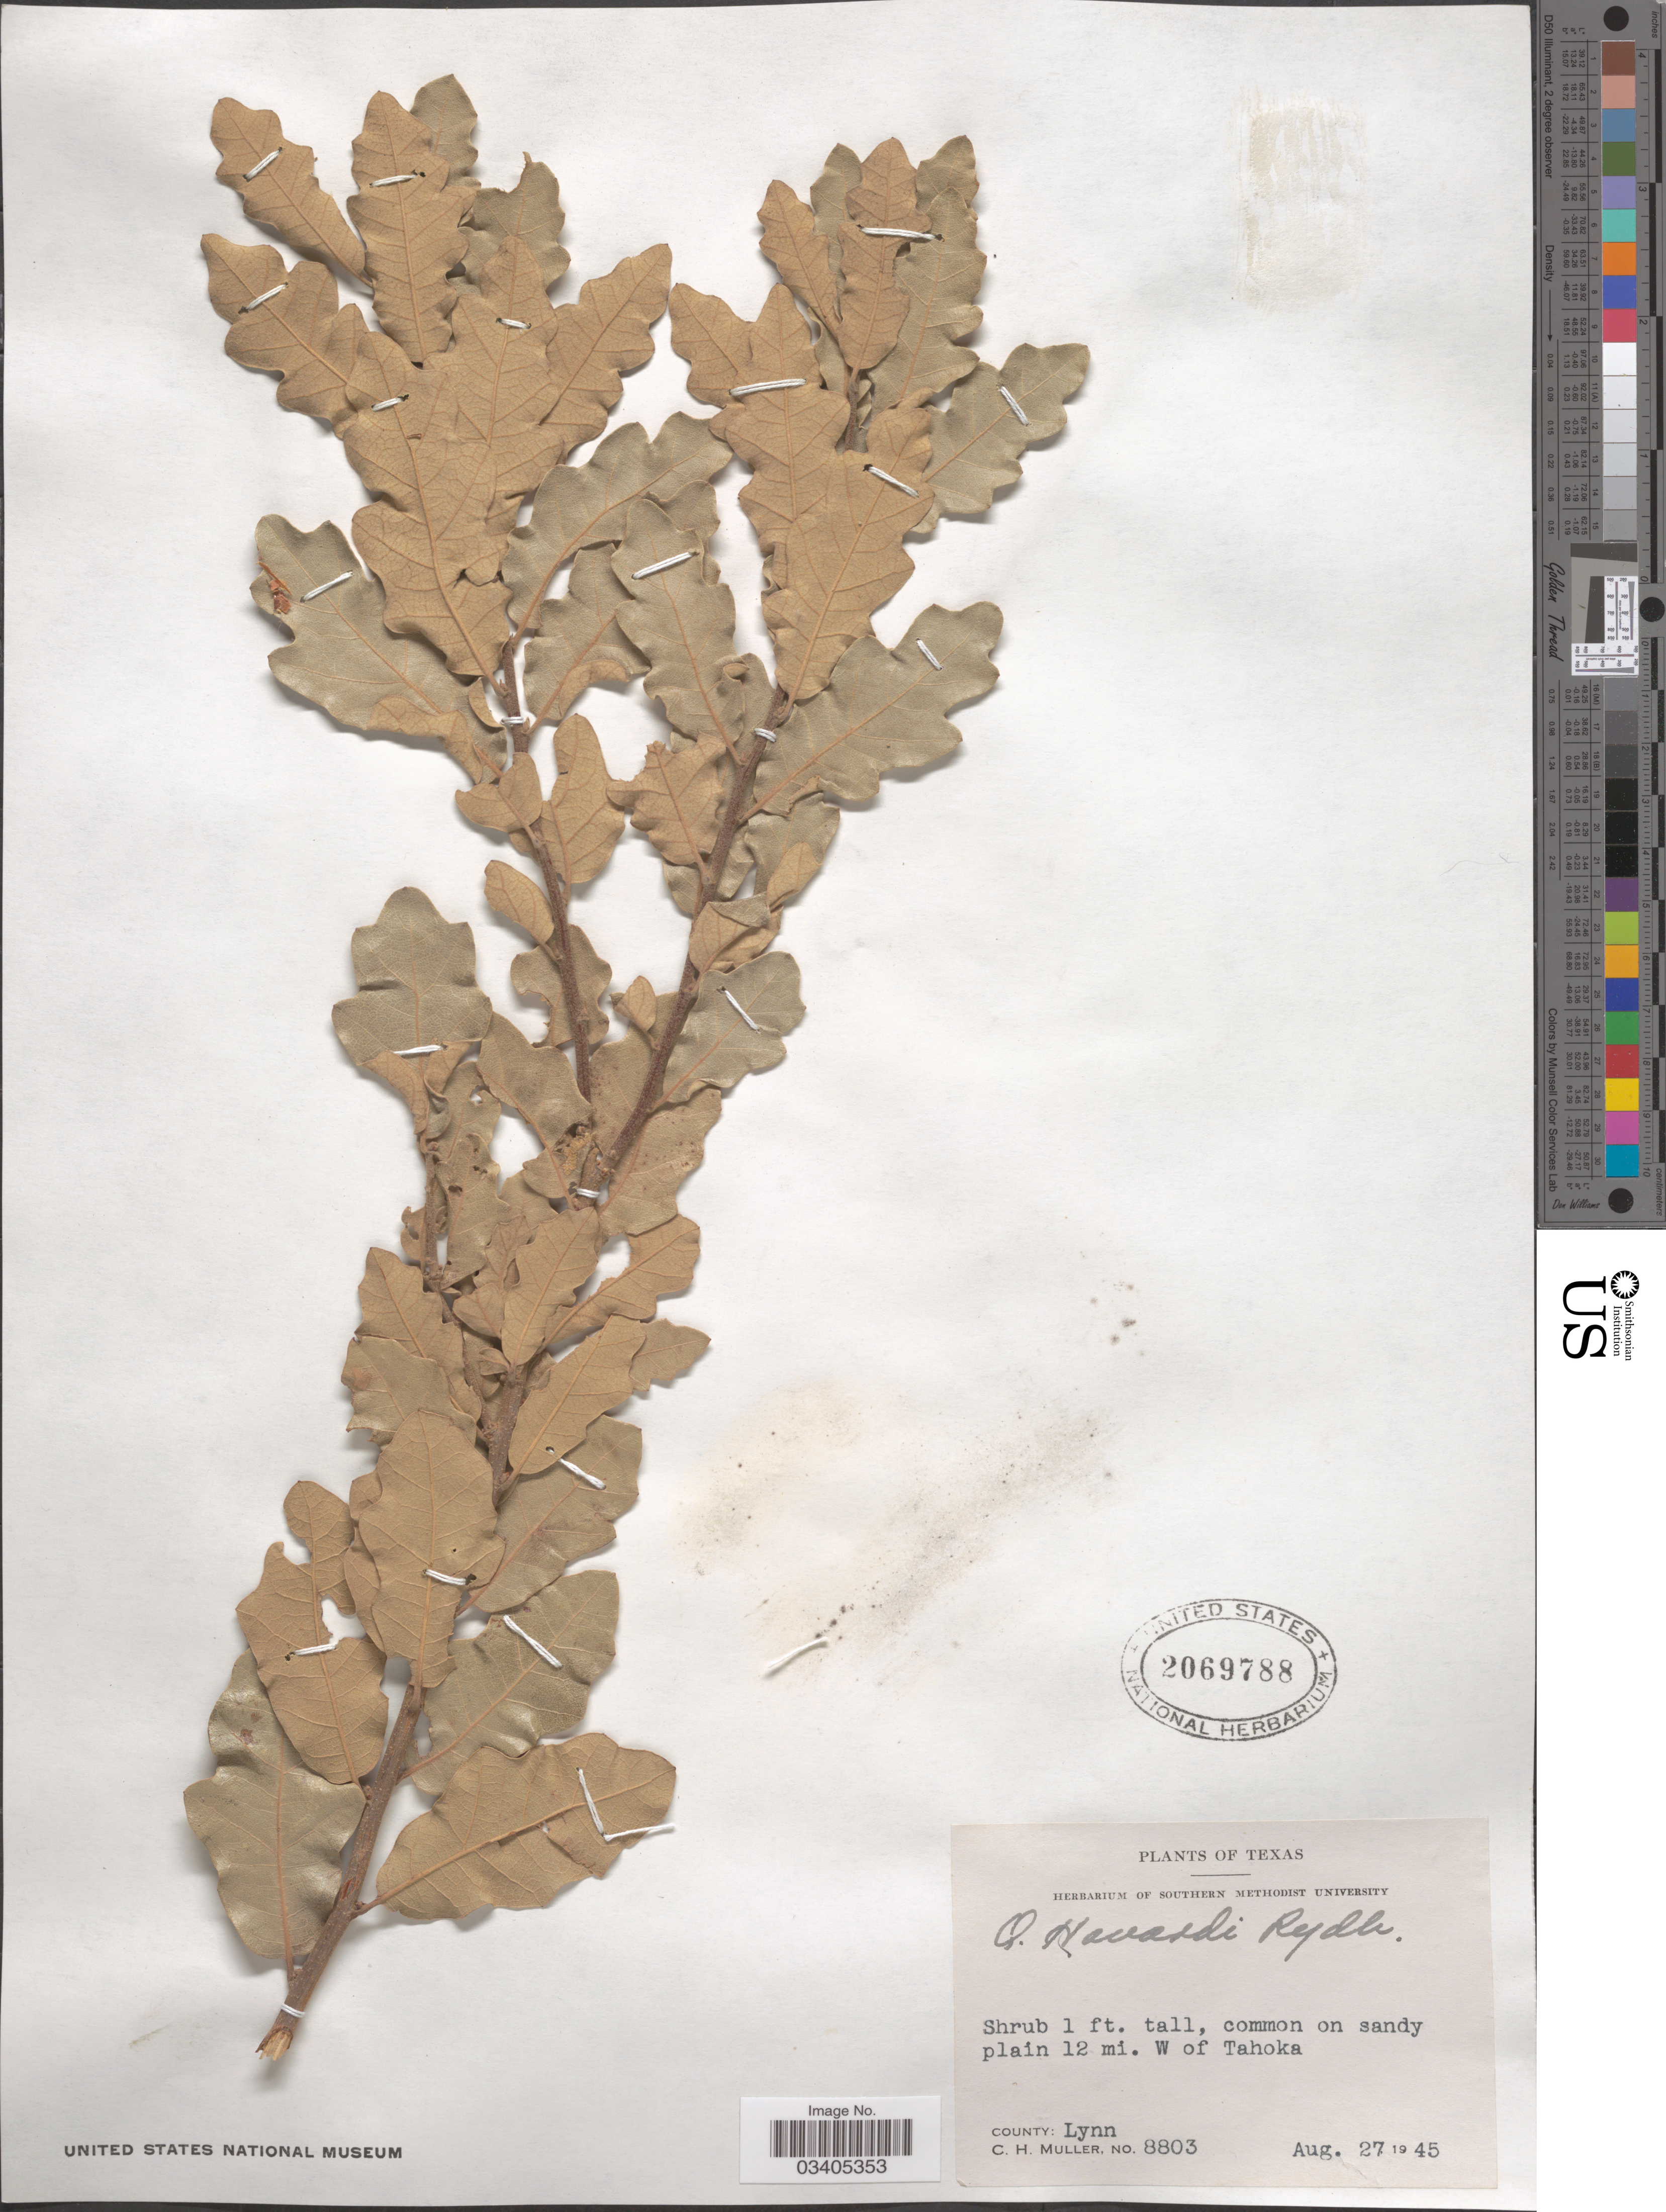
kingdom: Plantae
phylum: Tracheophyta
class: Magnoliopsida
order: Fagales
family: Fagaceae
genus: Quercus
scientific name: Quercus havardii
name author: Rydb.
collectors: C. H. Mueller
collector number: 8803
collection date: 1945-08-27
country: United States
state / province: Texas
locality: On sandy plain 12 mi. W of Tahoka. County: Lynn.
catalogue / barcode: US 2069788